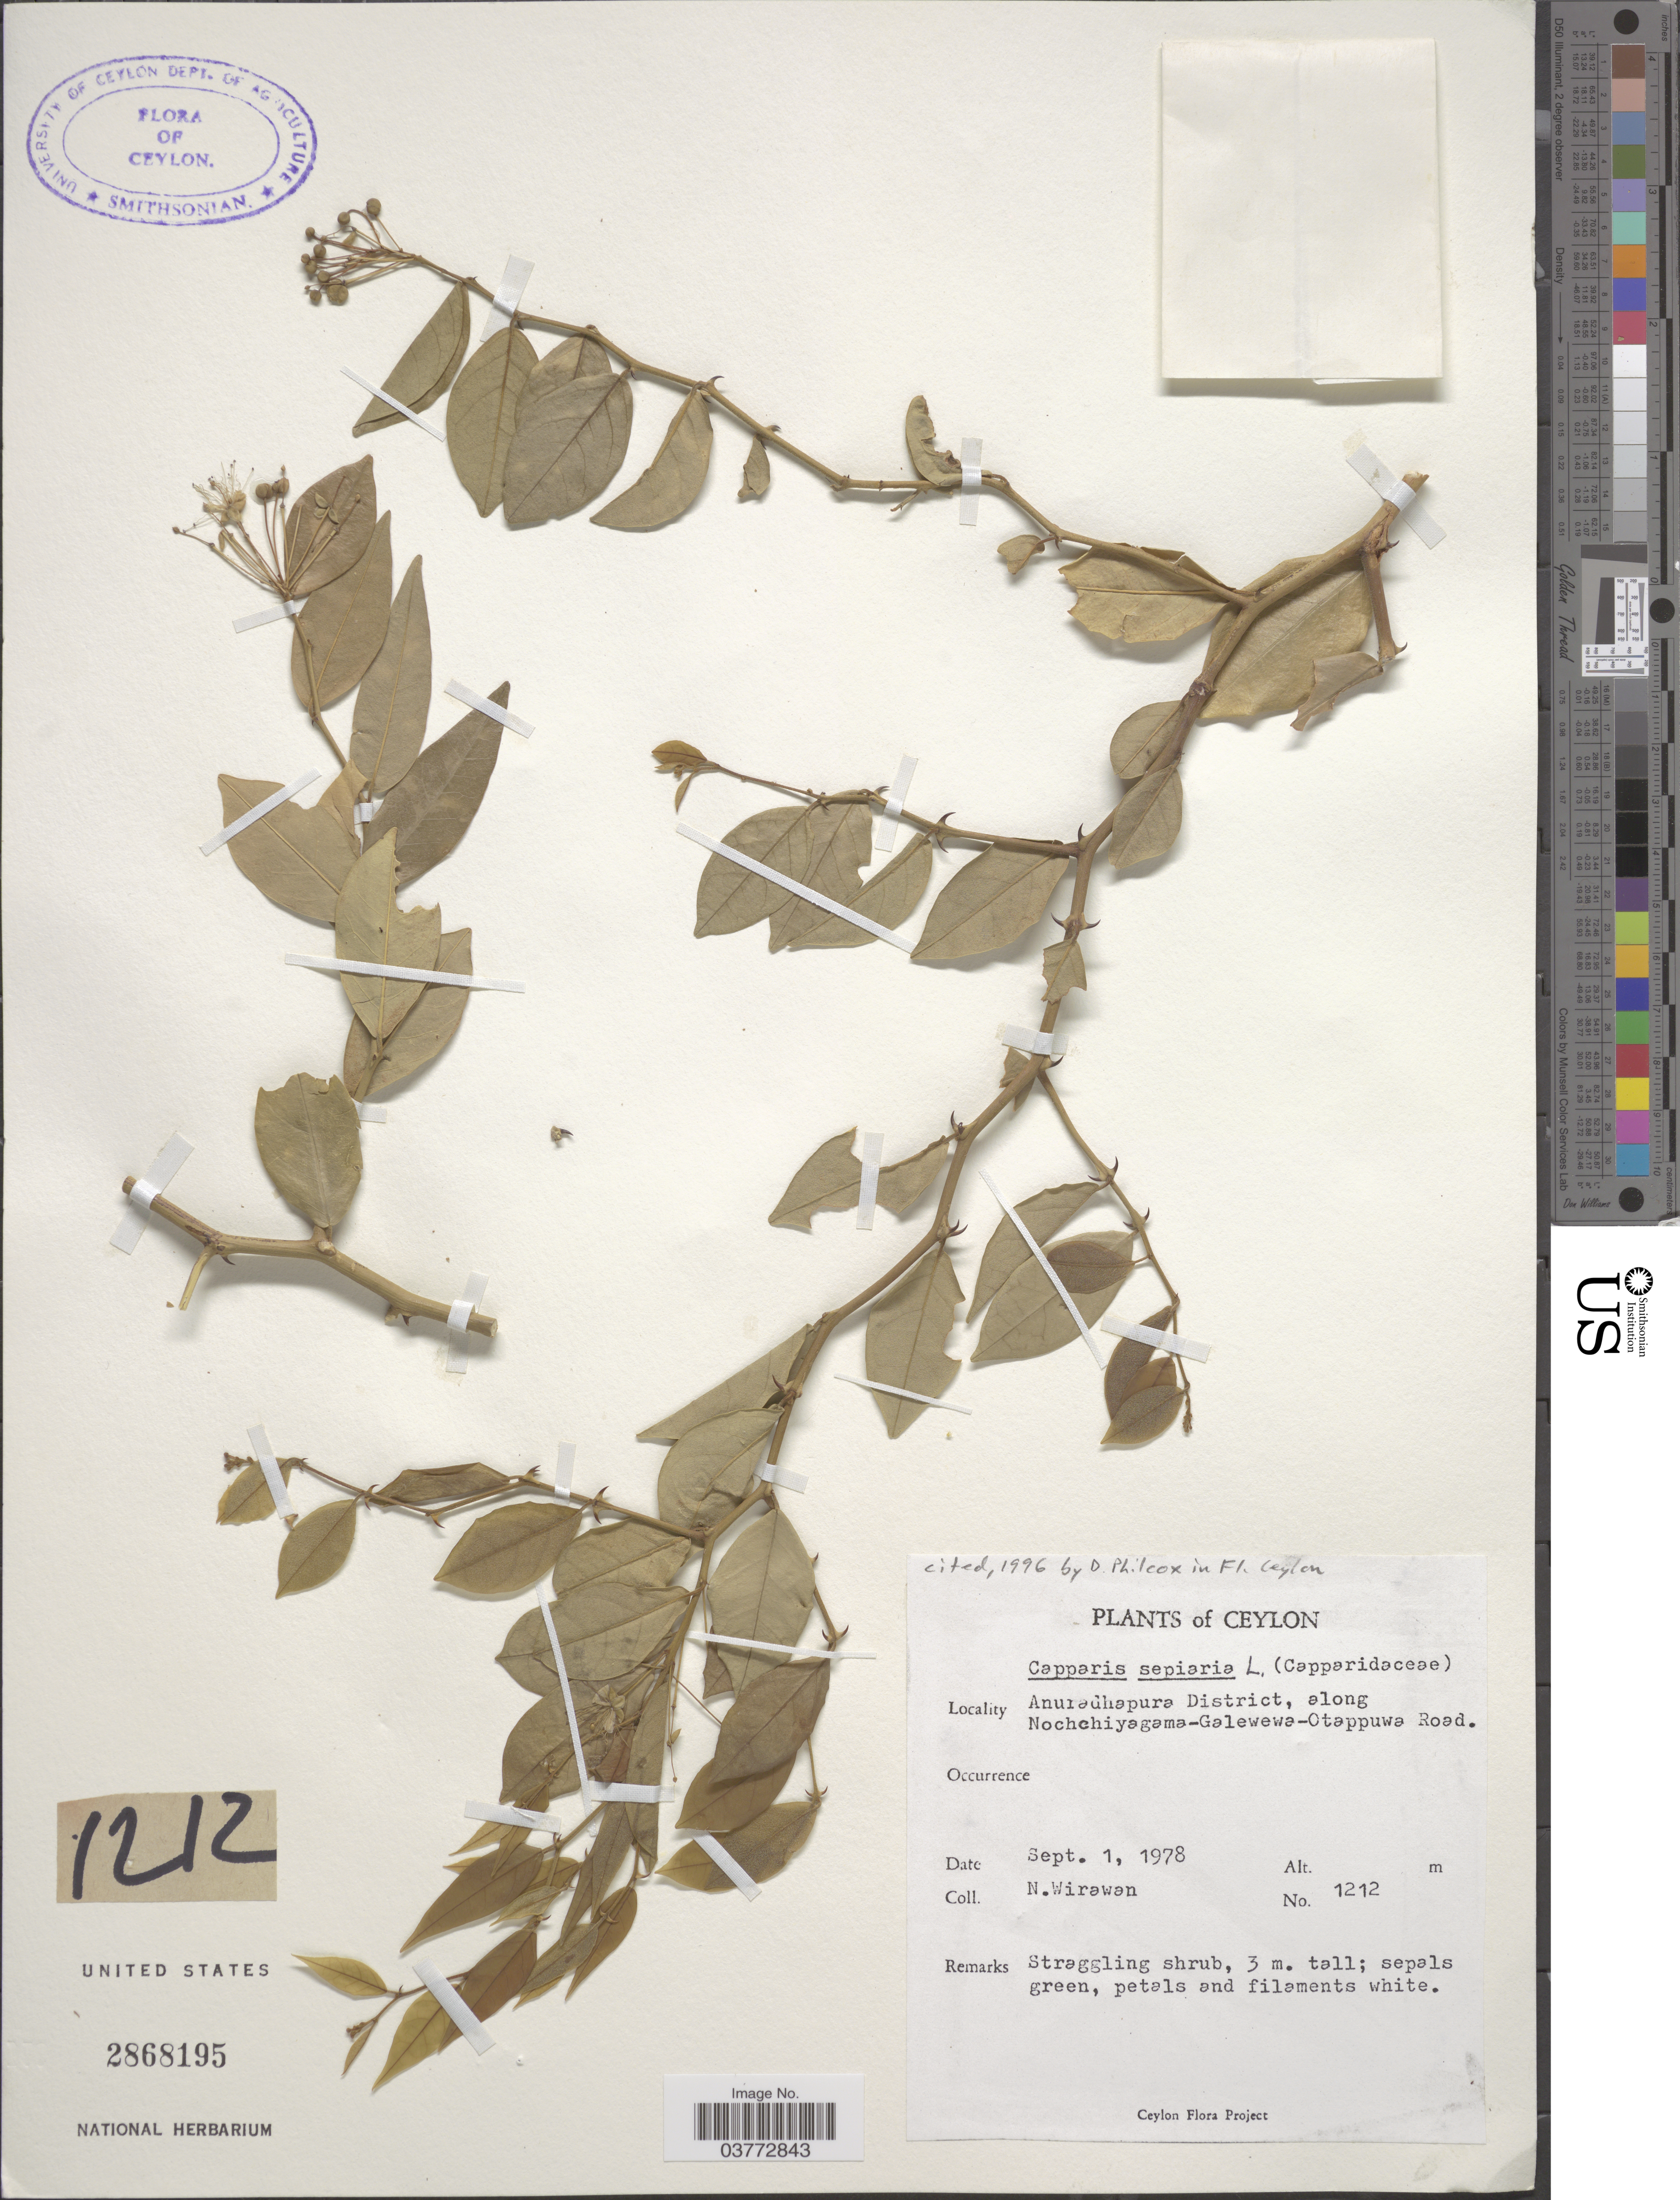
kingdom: Plantae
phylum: Tracheophyta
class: Magnoliopsida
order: Brassicales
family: Capparaceae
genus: Capparis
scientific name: Capparis sepiaria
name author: L.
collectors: N. Wirawan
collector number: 1212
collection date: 1978-09-01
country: Sri Lanka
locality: Ceylon. Anuradhapura District, along Nochchiyagama-Galewewa-Otappuwa Road.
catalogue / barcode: US 2868195